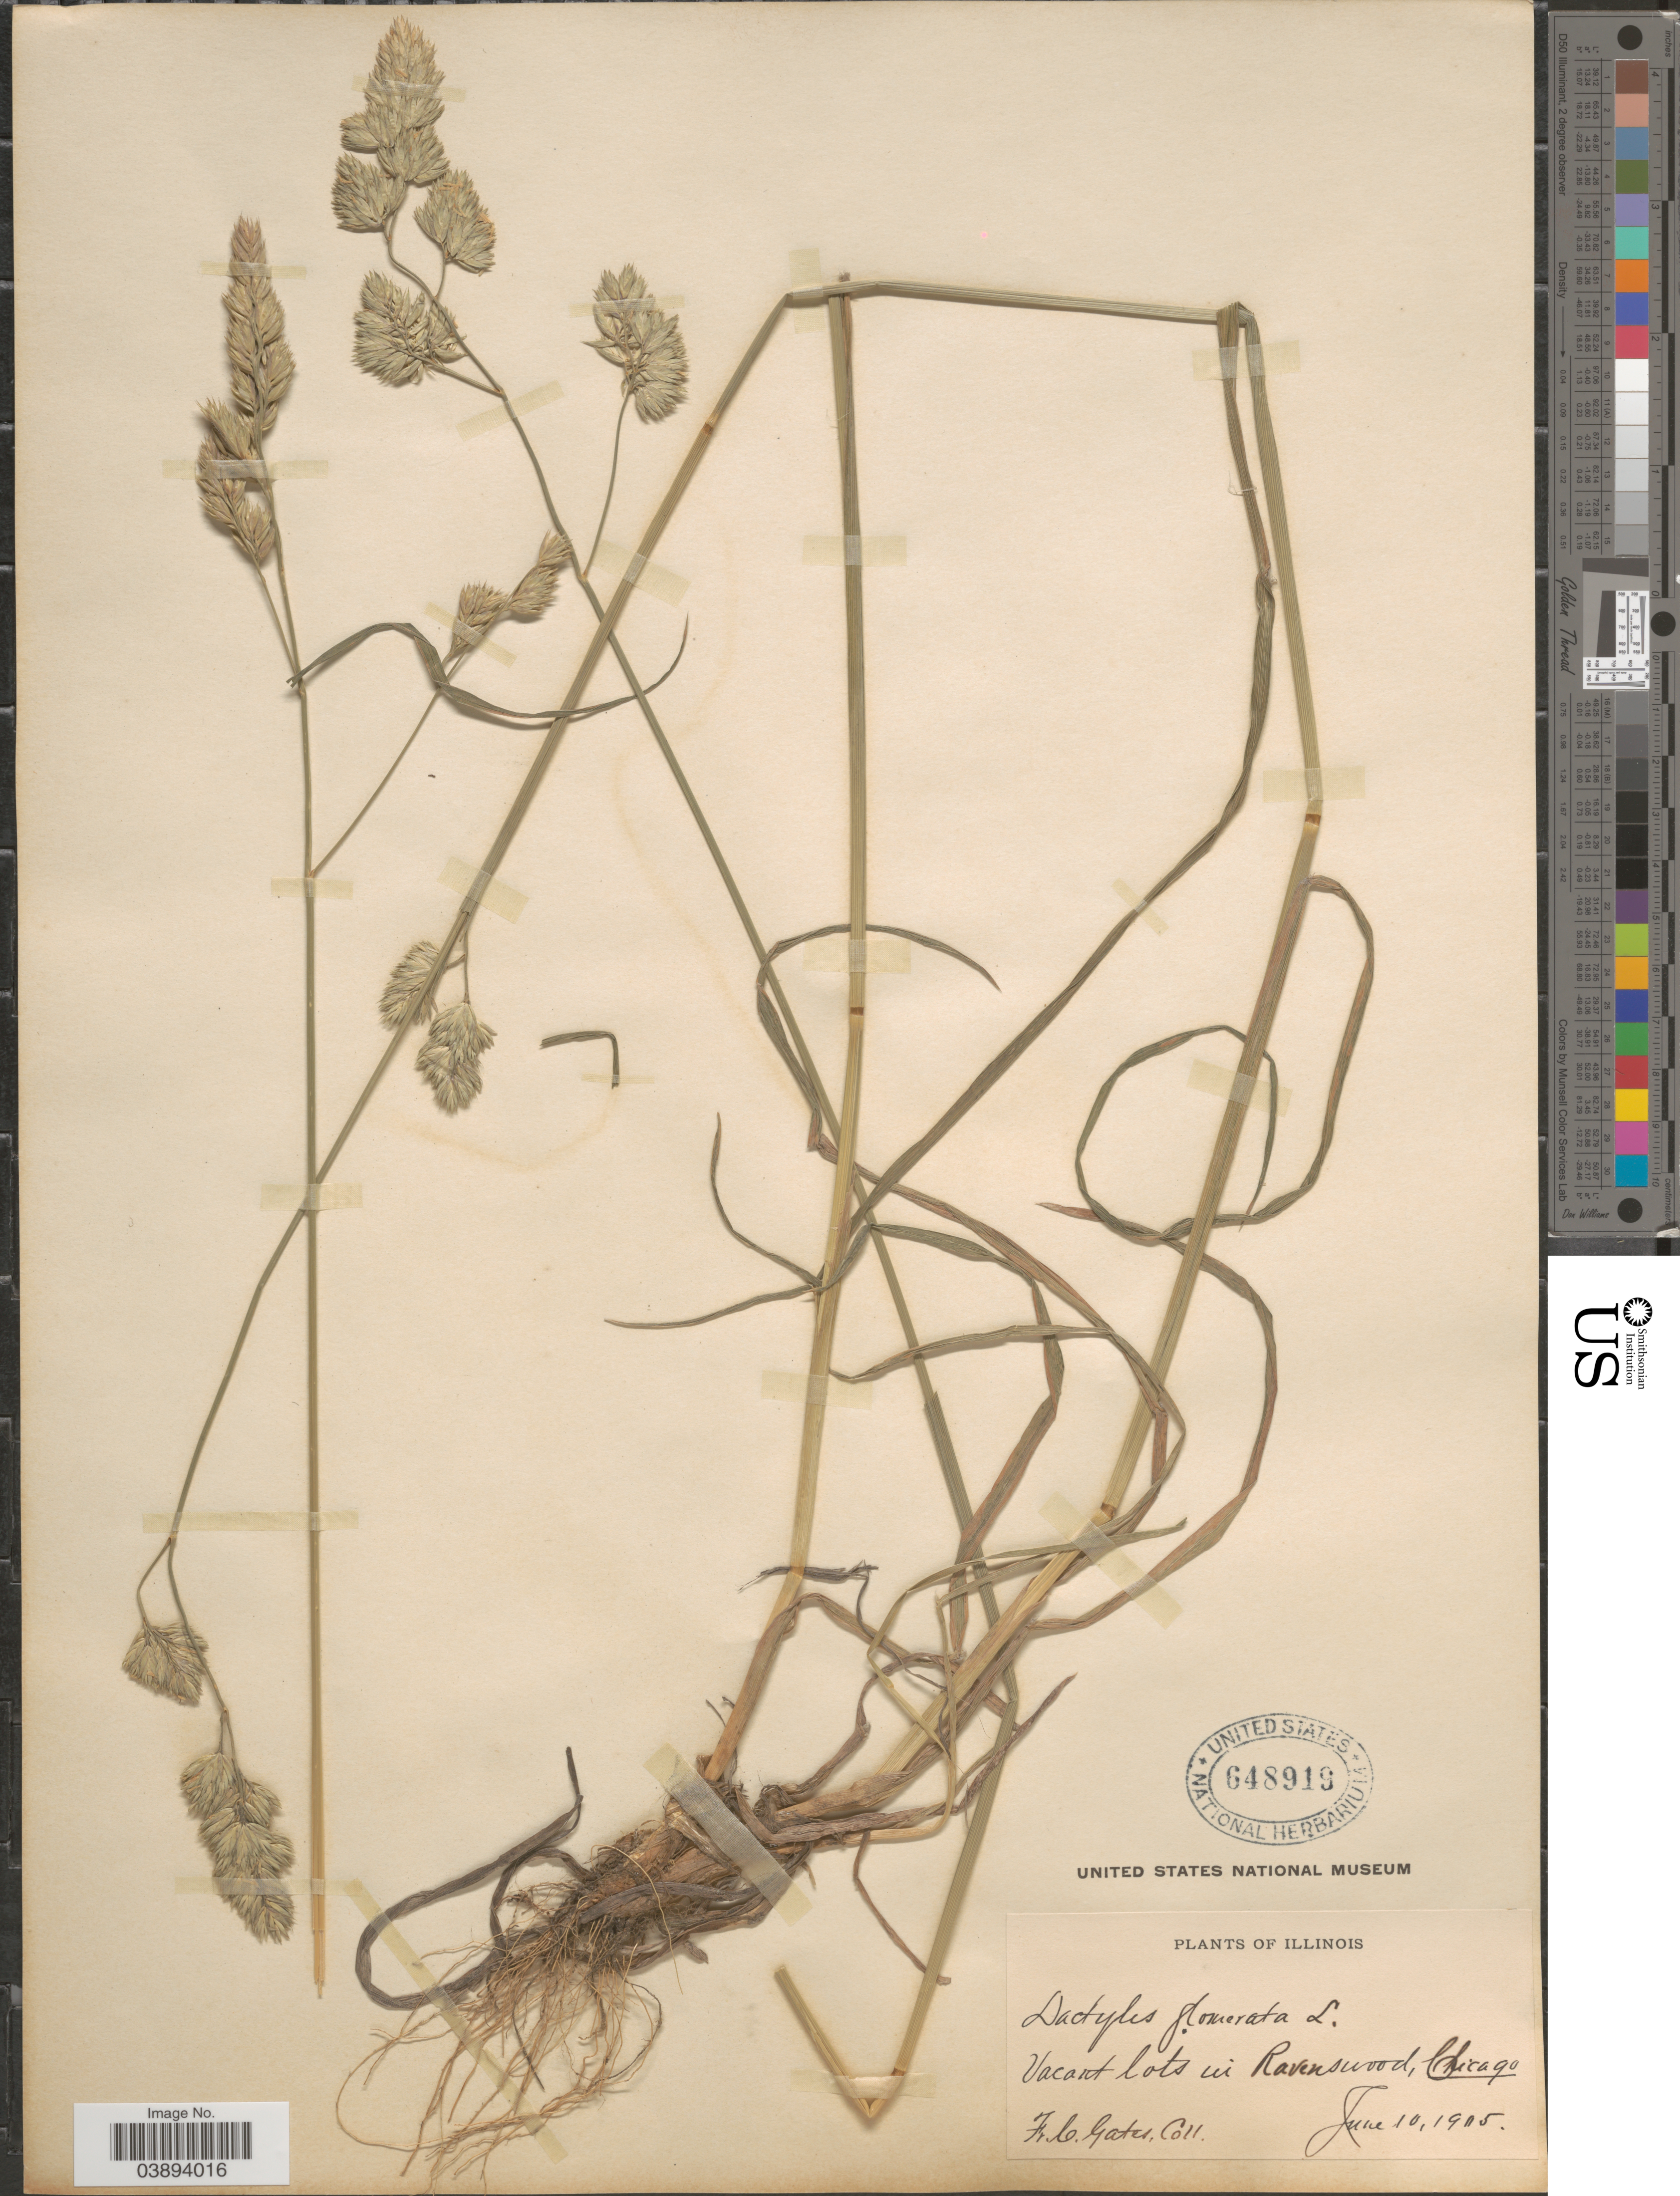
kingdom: Plantae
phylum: Tracheophyta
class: Liliopsida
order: Poales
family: Poaceae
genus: Dactylis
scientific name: Dactylis glomerata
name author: L.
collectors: F. C. Gates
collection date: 1905-06-10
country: United States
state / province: Illinois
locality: Vacant lots in Ravenswood, Chicago.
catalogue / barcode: US 648919